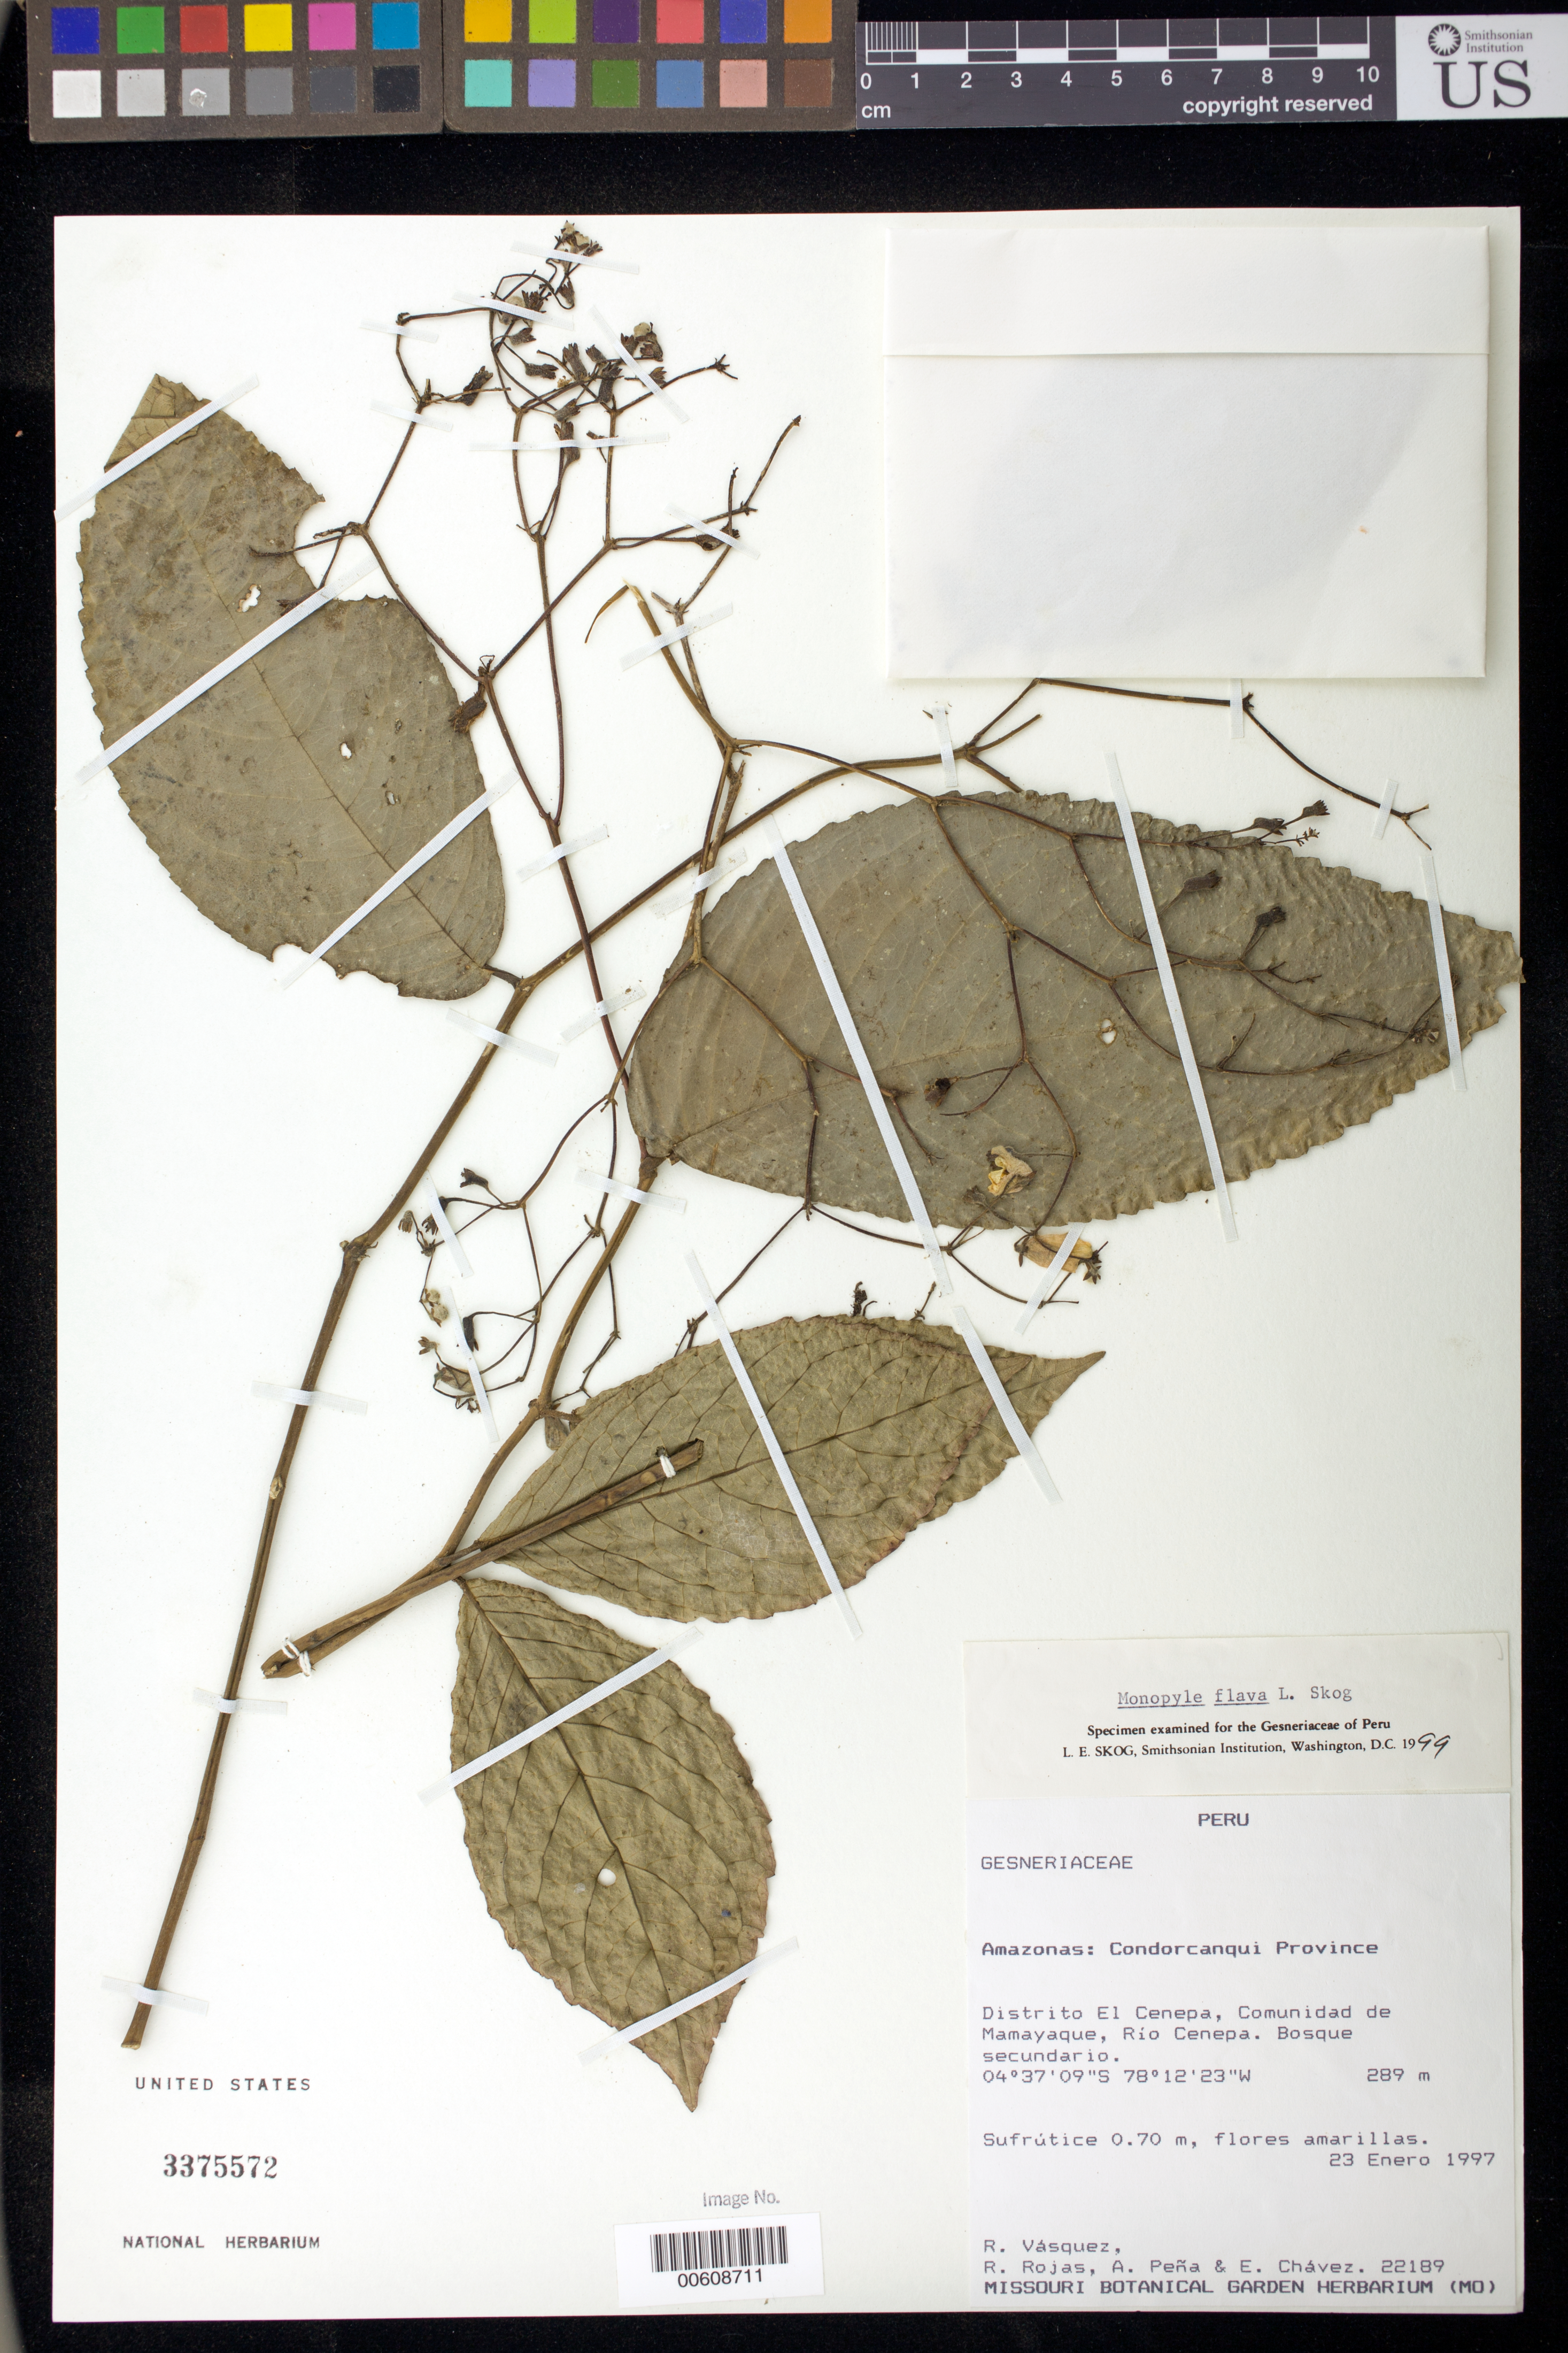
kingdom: Plantae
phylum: Tracheophyta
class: Magnoliopsida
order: Lamiales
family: Gesneriaceae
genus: Monopyle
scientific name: Monopyle flava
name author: L.E. Skog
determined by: Skog, Laurence E.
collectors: R. Vásquez, R. Rojas, A. Peña & E. Chávez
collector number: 22189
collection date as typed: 23 Jan 1997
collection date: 1997-01-23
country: Peru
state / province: Amazonas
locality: Prov. Condorcanqui, Dtto. El Cenepa; comunidad de Mamayaque, Río Cenepa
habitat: Bosque secundario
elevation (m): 289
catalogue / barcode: US 3375572